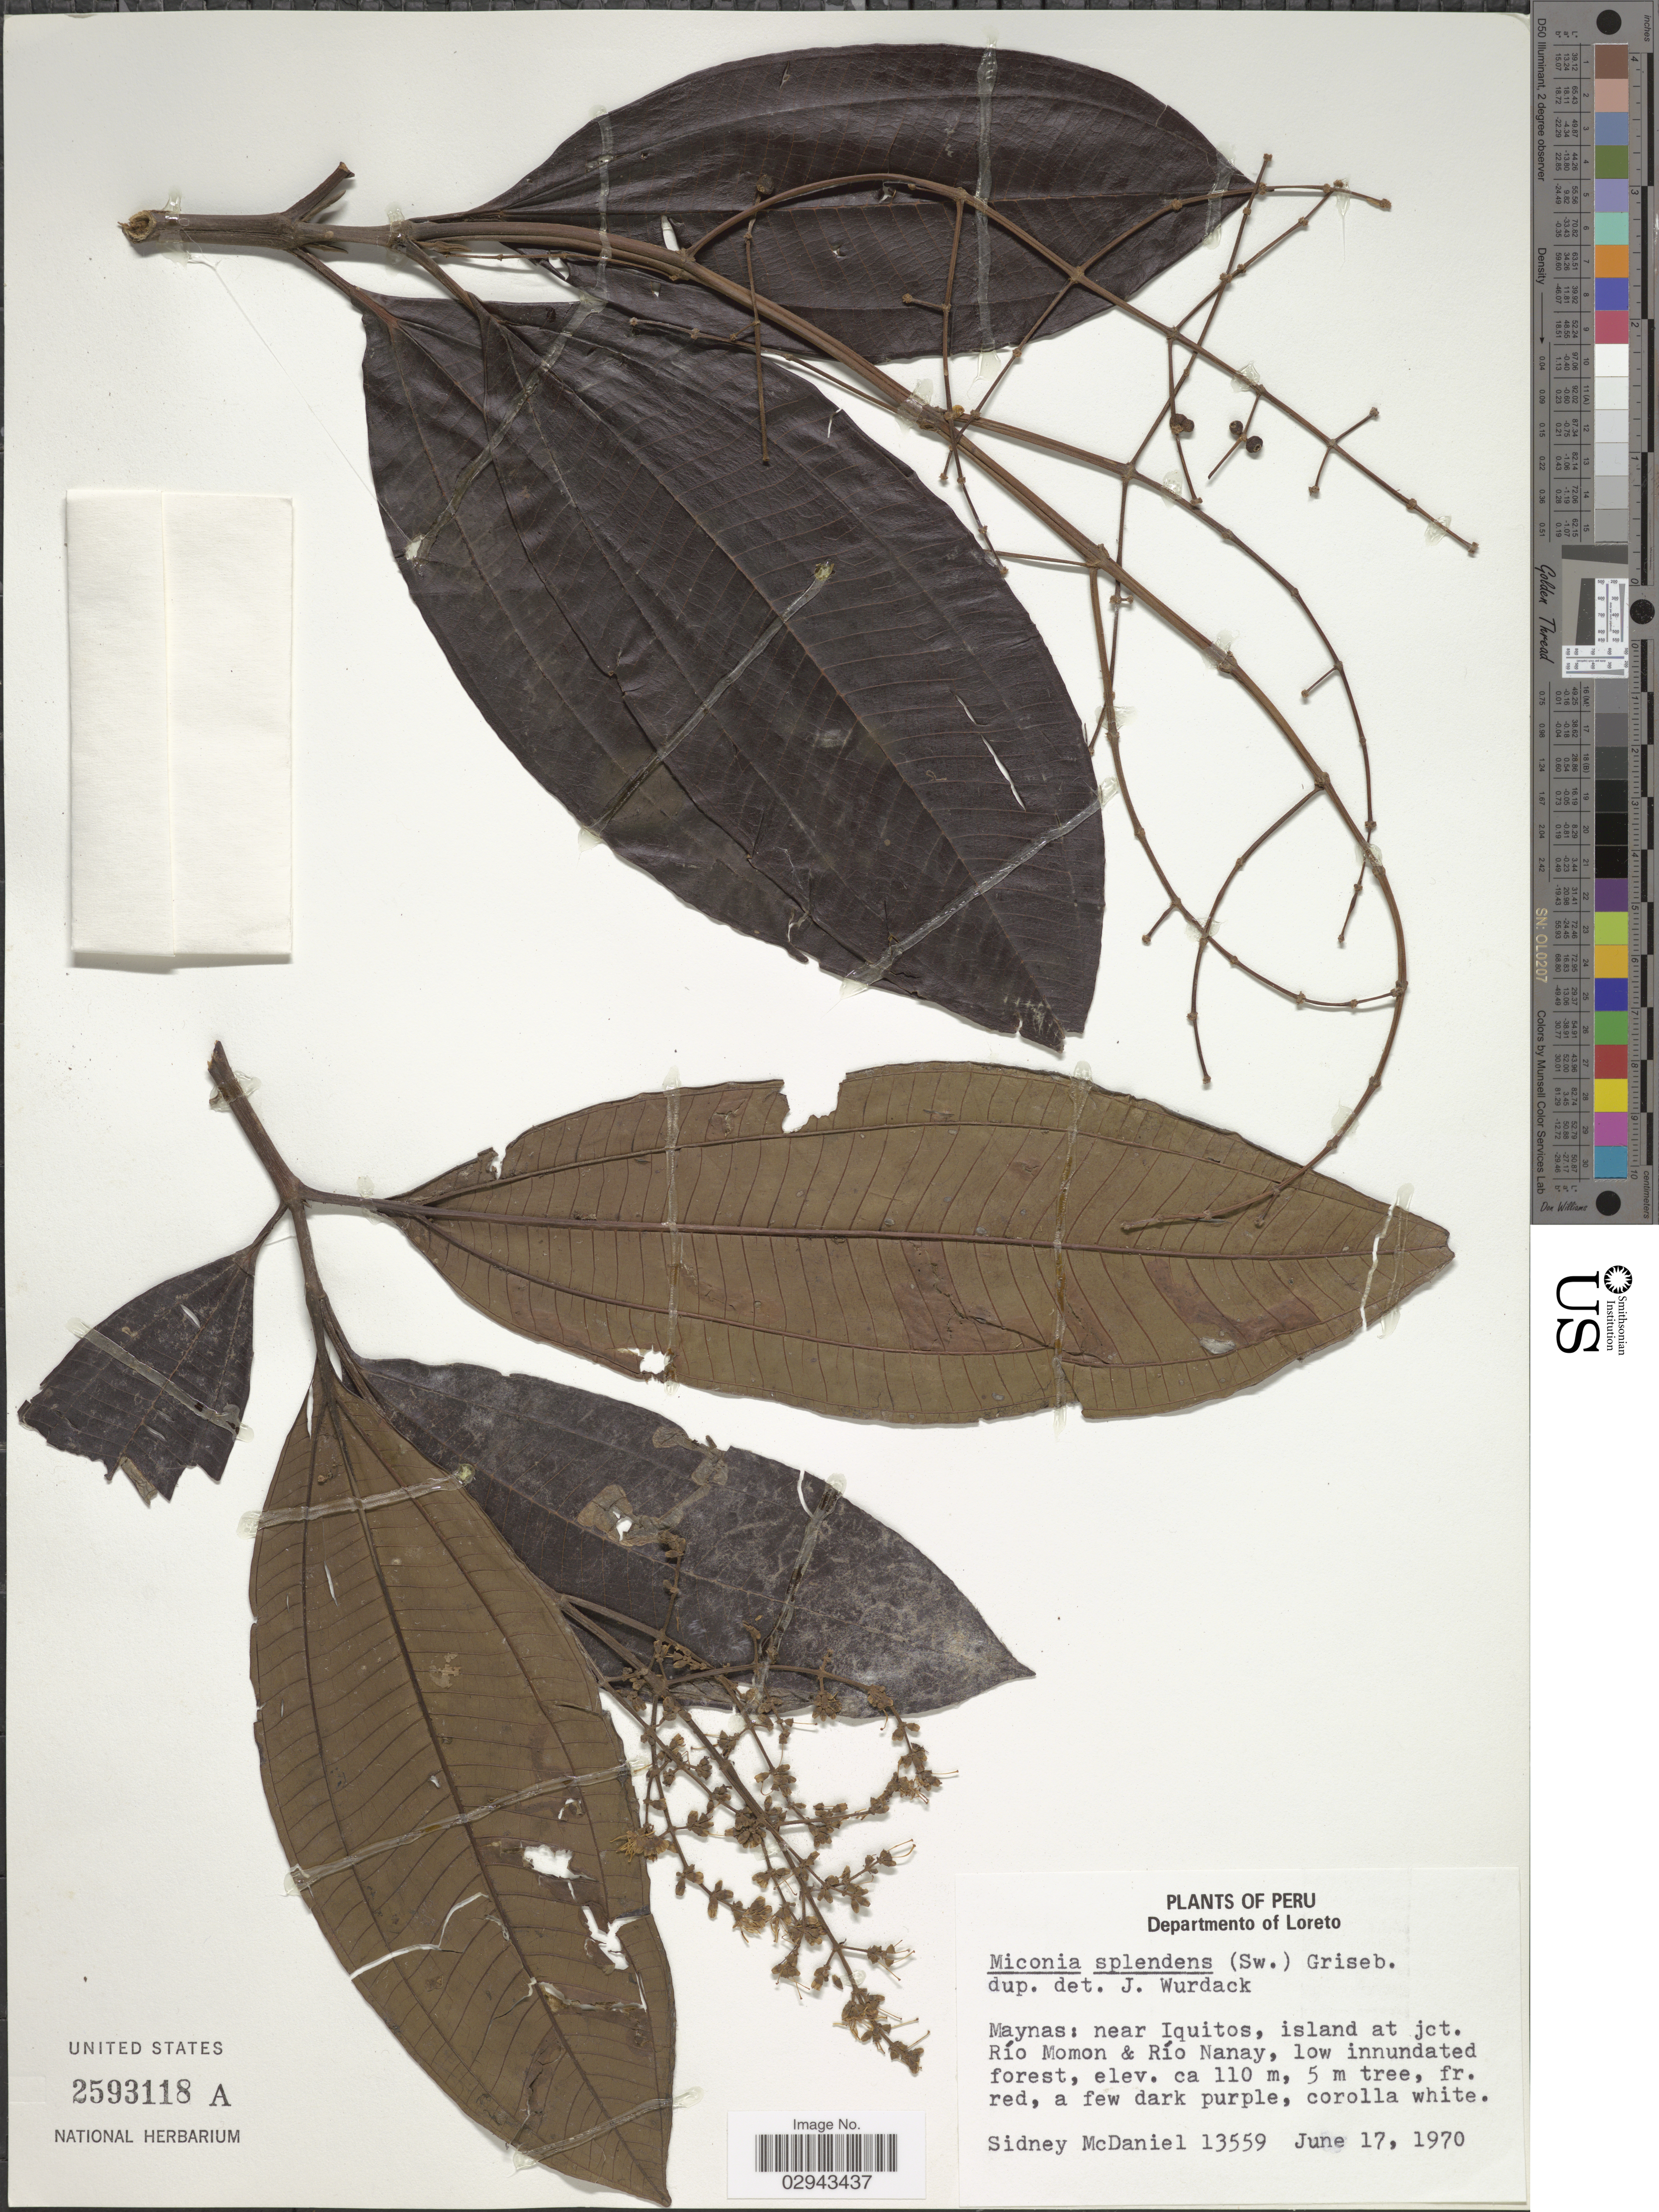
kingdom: Plantae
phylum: Tracheophyta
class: Magnoliopsida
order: Myrtales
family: Melastomataceae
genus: Miconia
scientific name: Miconia splendens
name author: (Sw.) Griseb.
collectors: S. McDaniel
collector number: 13559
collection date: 1970-06-17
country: Peru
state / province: Loreto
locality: Departmento of Loreto. Maynas: near Iquitos, island at jct. Río Momon & Río Nanay.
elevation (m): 110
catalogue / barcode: US 2593118A